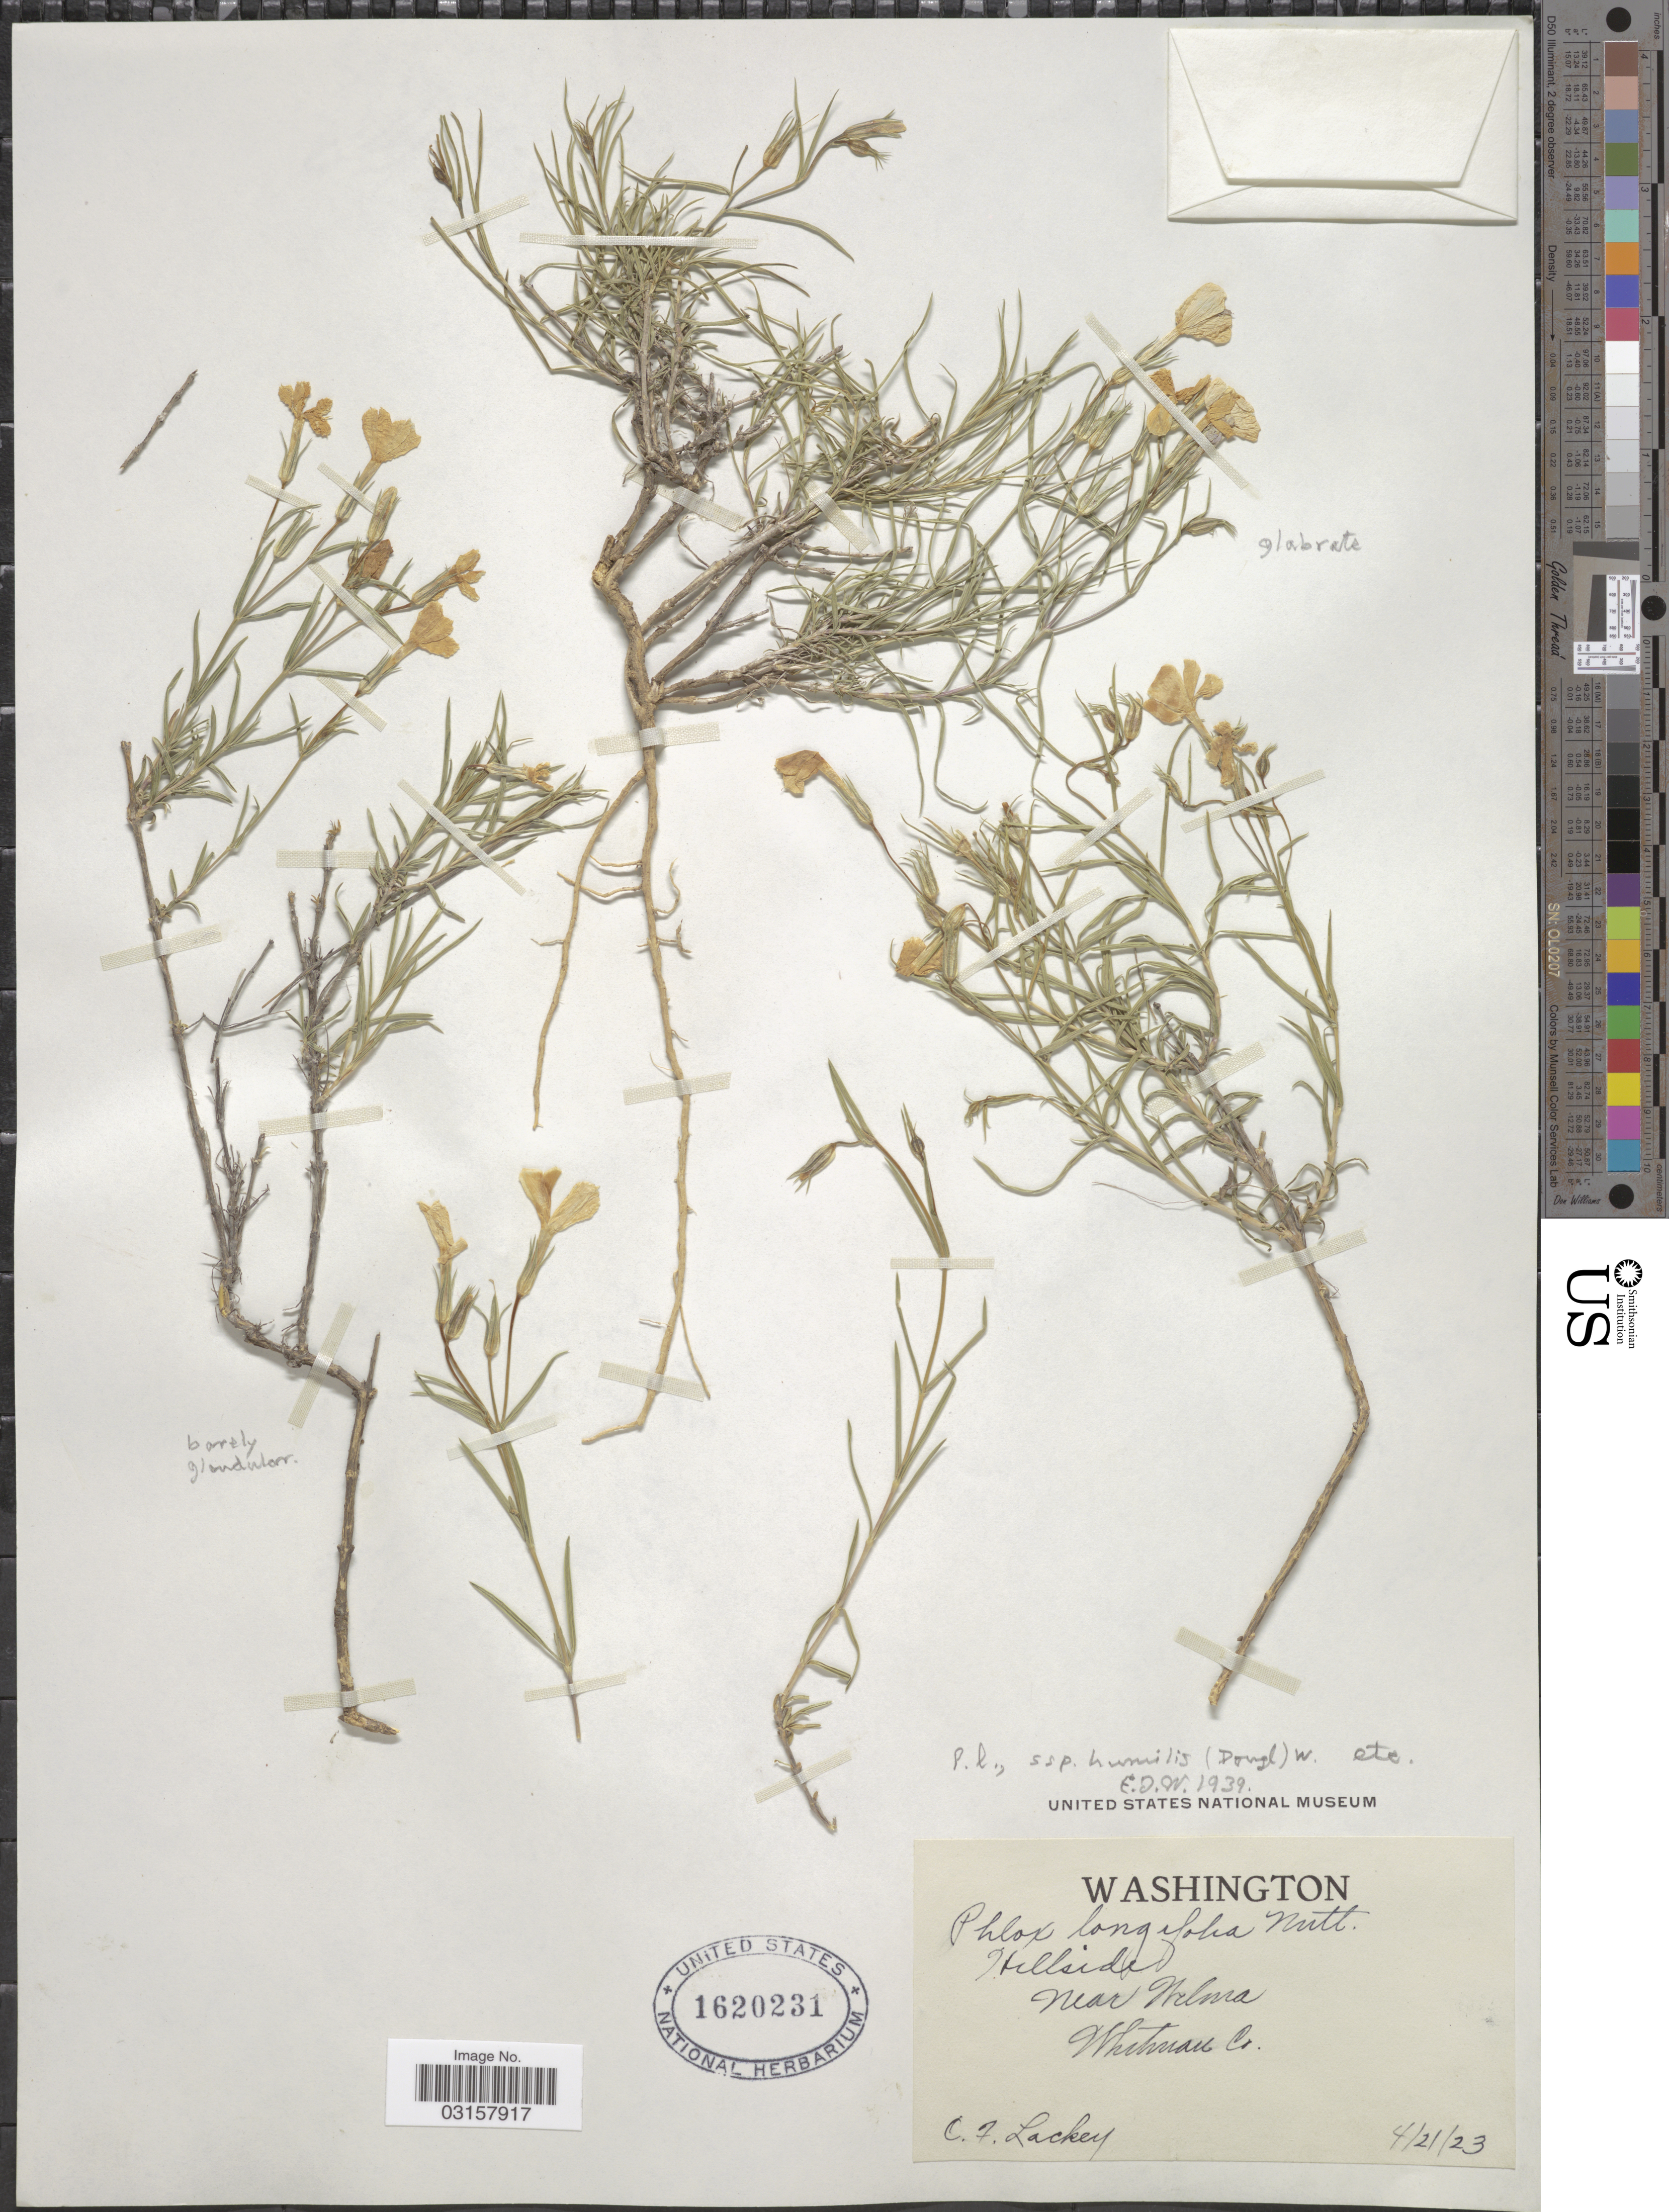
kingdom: Plantae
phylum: Tracheophyta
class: Magnoliopsida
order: Ericales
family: Polemoniaceae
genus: Phlox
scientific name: Phlox longifolia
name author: Nutt.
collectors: C. Lackey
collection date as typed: Transcribed d/m/y: 21/4/23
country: United States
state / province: Washington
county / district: Whitman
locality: Hillside near Wilma, Whitman Co.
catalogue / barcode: US 1620231